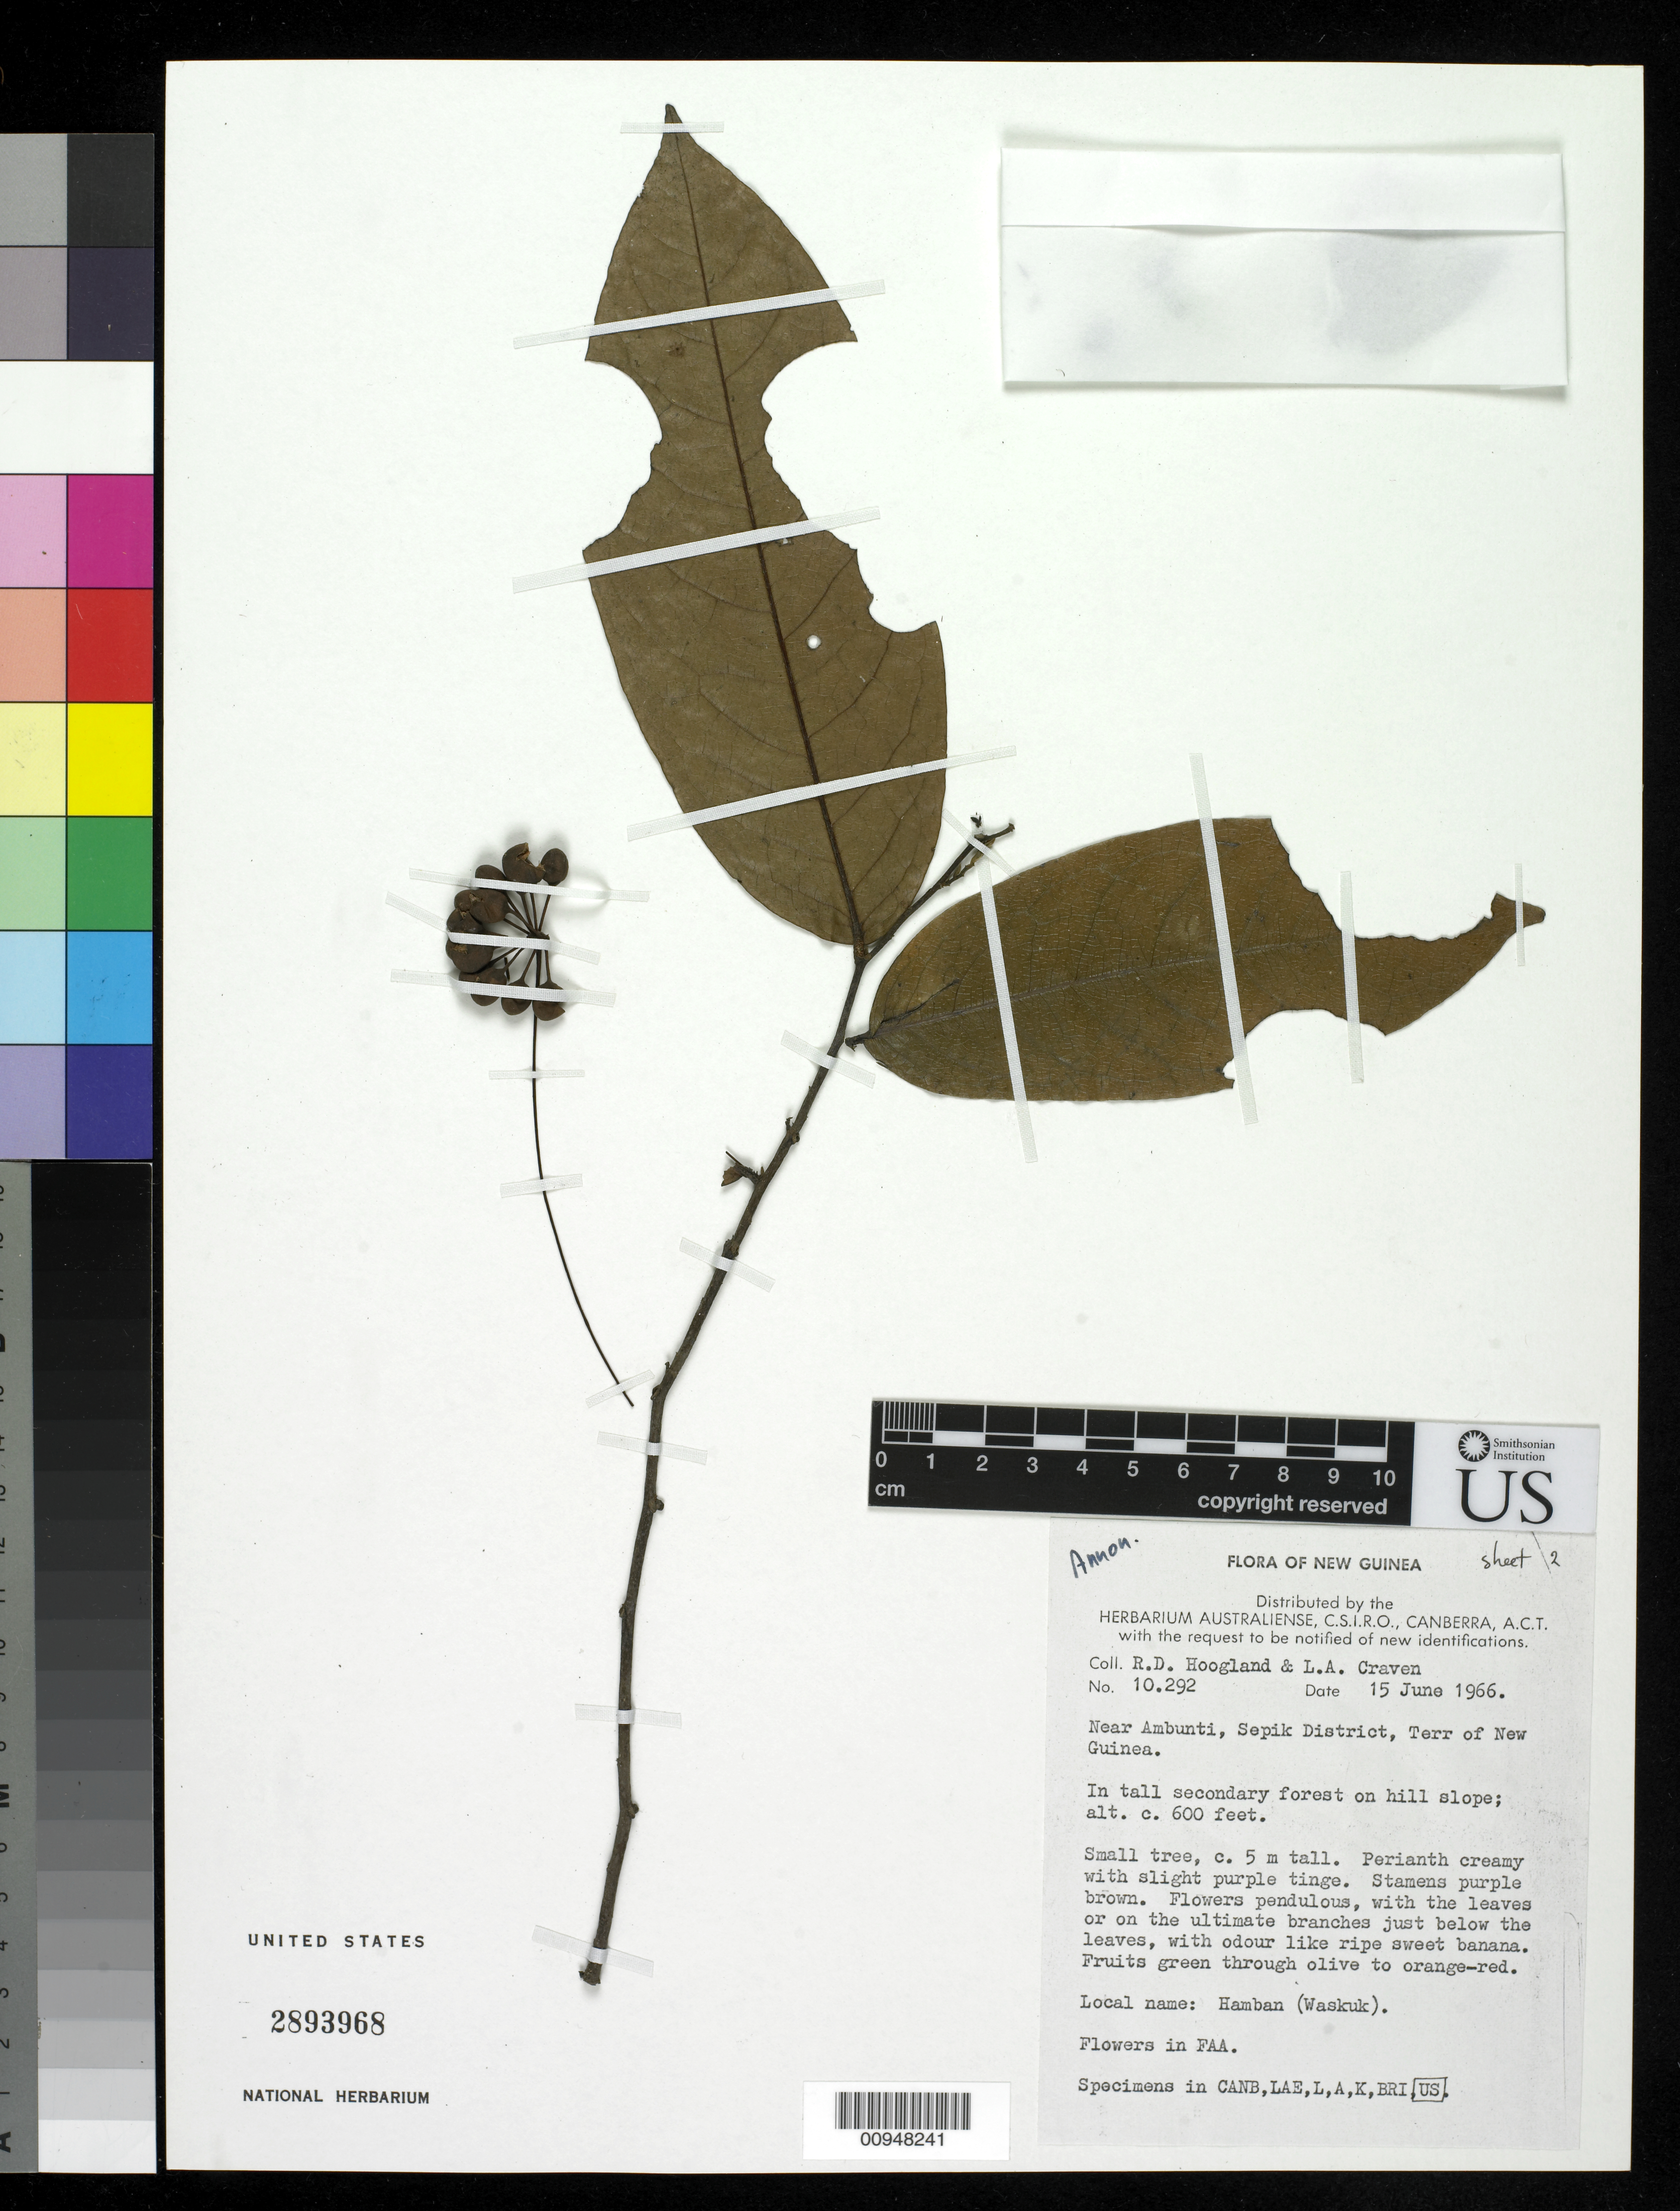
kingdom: Plantae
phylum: Tracheophyta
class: Magnoliopsida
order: Magnoliales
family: Annonaceae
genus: Polyalthia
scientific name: Polyalthia leptopoda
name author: Diels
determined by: James, Shelley A.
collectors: R. D. Hoogland & L. A. Craven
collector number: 10292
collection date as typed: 15 Jun 1966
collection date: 1966-06-15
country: Papua New Guinea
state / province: East Sepik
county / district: Ambunti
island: New Guinea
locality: Near Ambunti.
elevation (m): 183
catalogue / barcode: US 2893968